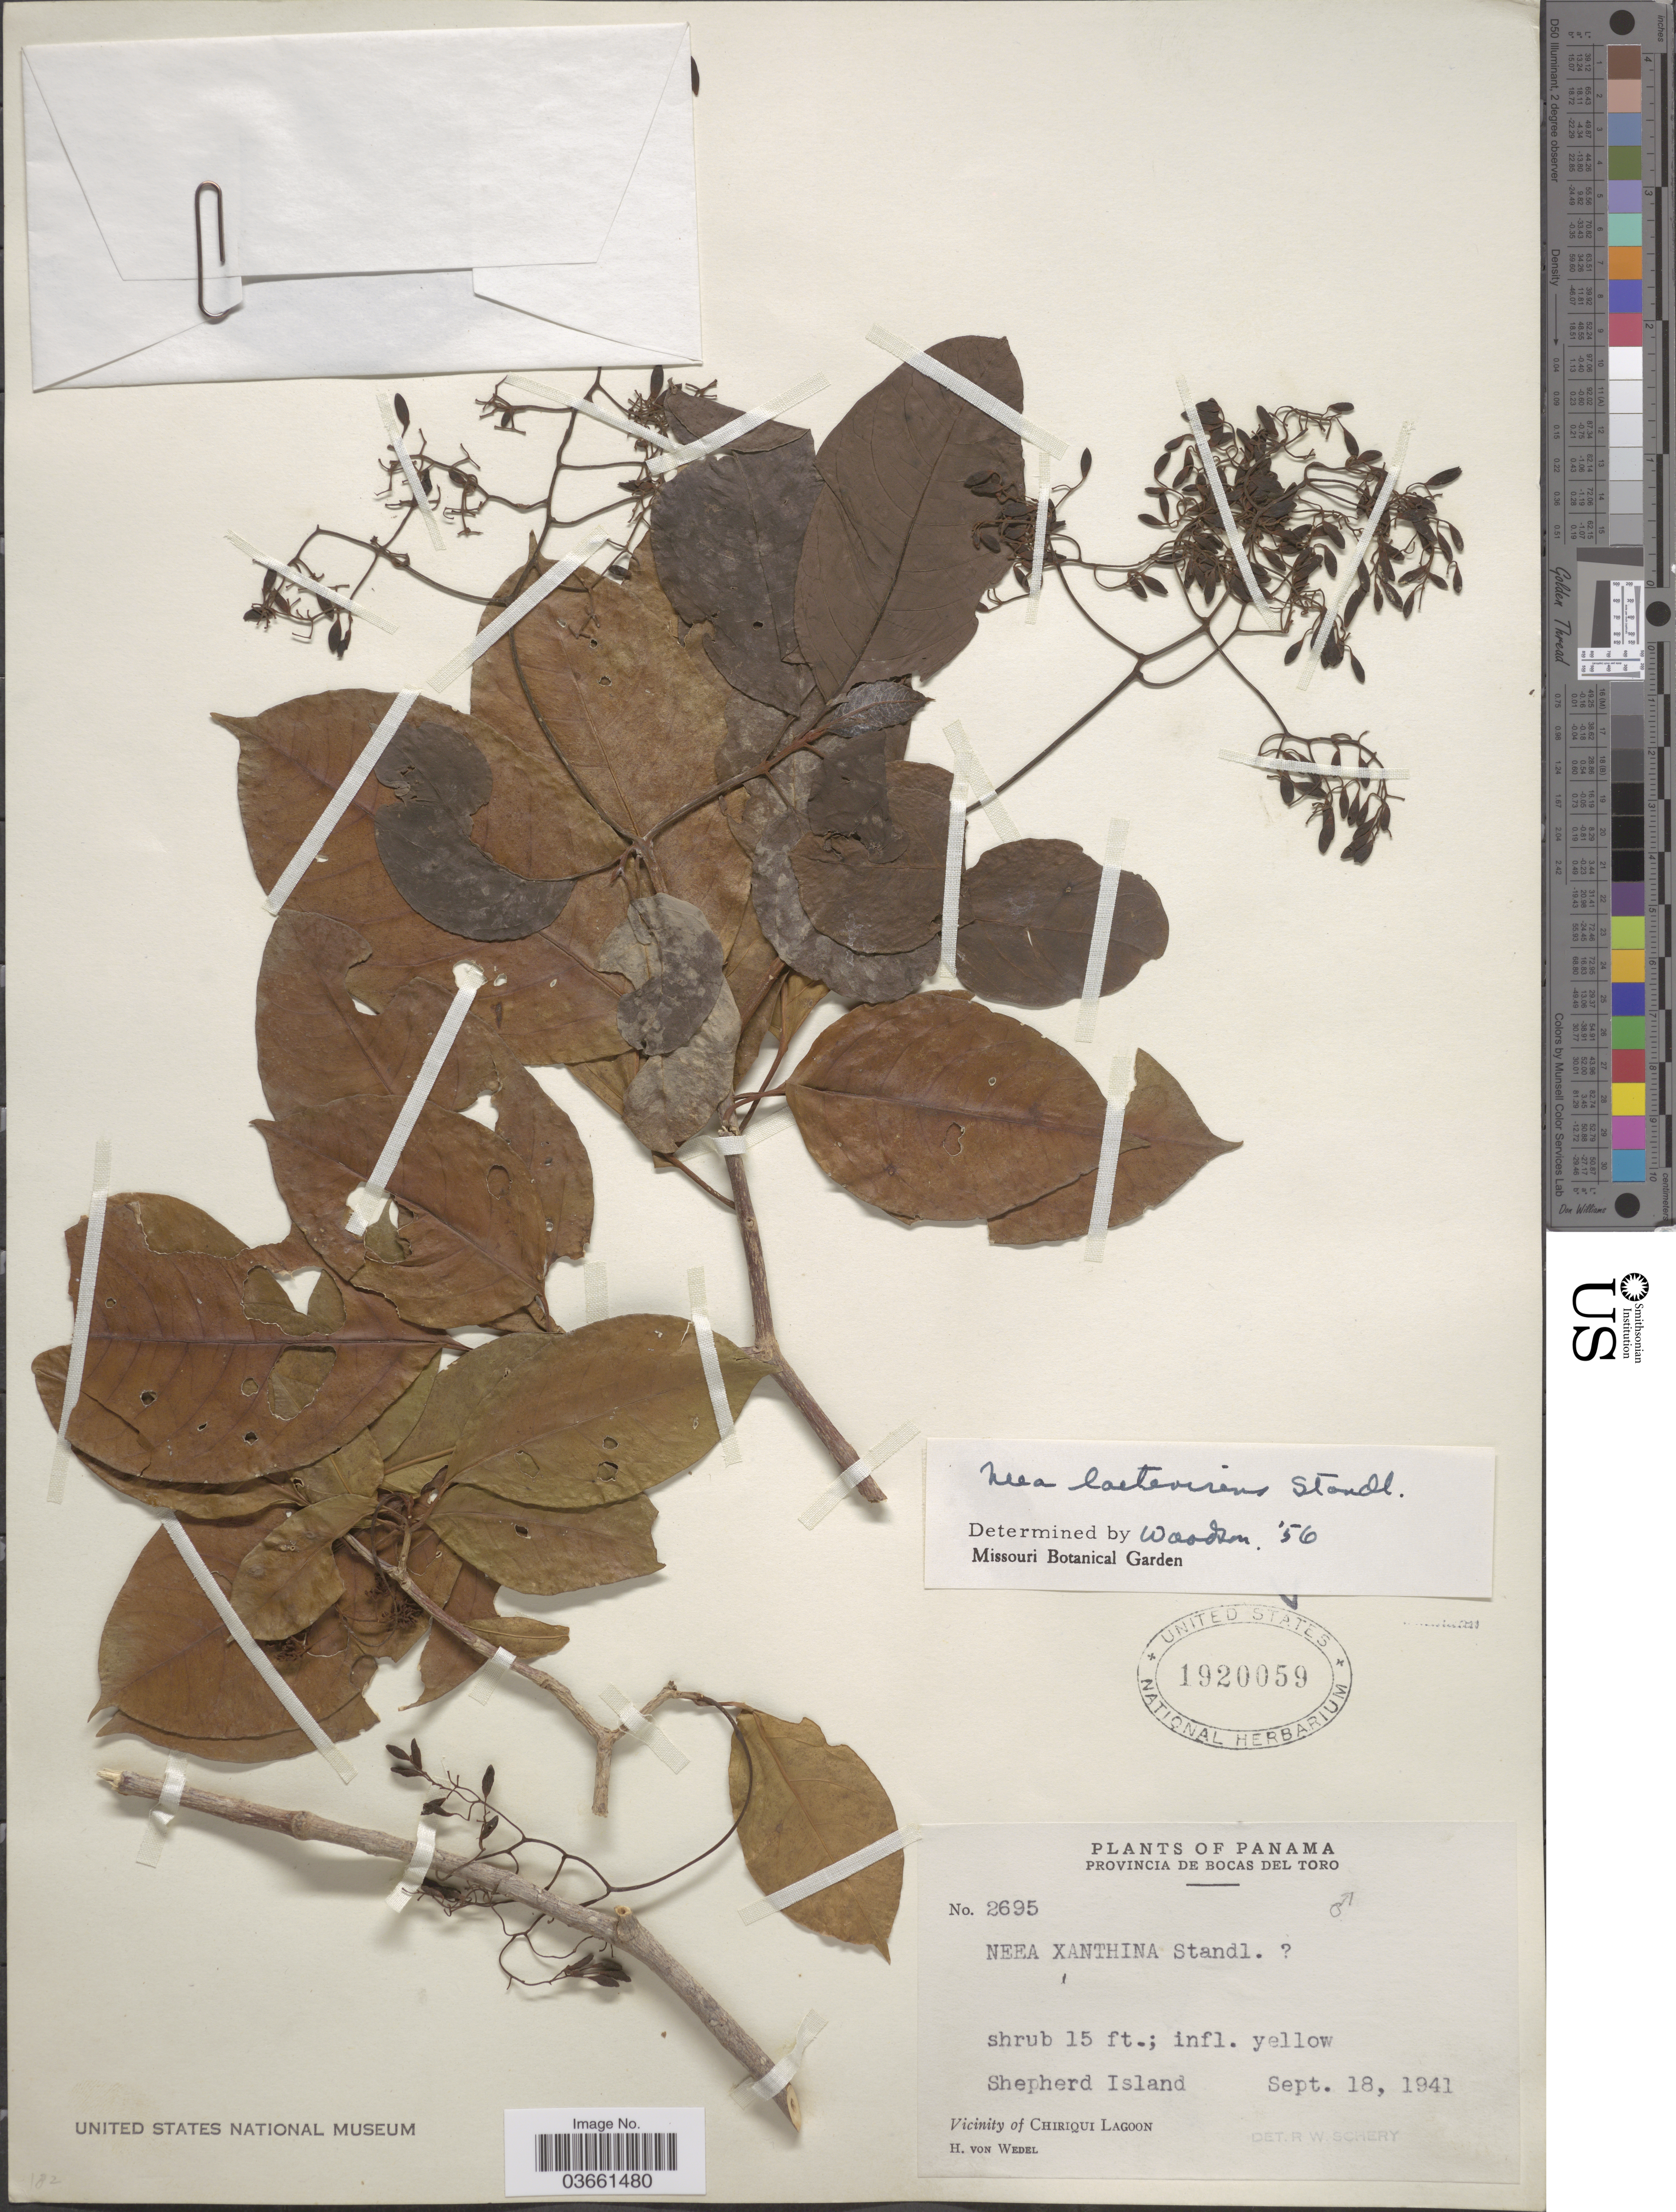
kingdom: Plantae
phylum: Tracheophyta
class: Magnoliopsida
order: Caryophyllales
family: Nyctaginaceae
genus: Neea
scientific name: Neea laetevirens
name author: Standl.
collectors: H. von Wedel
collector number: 2695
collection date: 1941-09-18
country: Panama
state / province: Bocas del Toro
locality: Shepherd Island. Vicinity of Chiriqui Lagoon.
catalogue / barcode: US 1920059